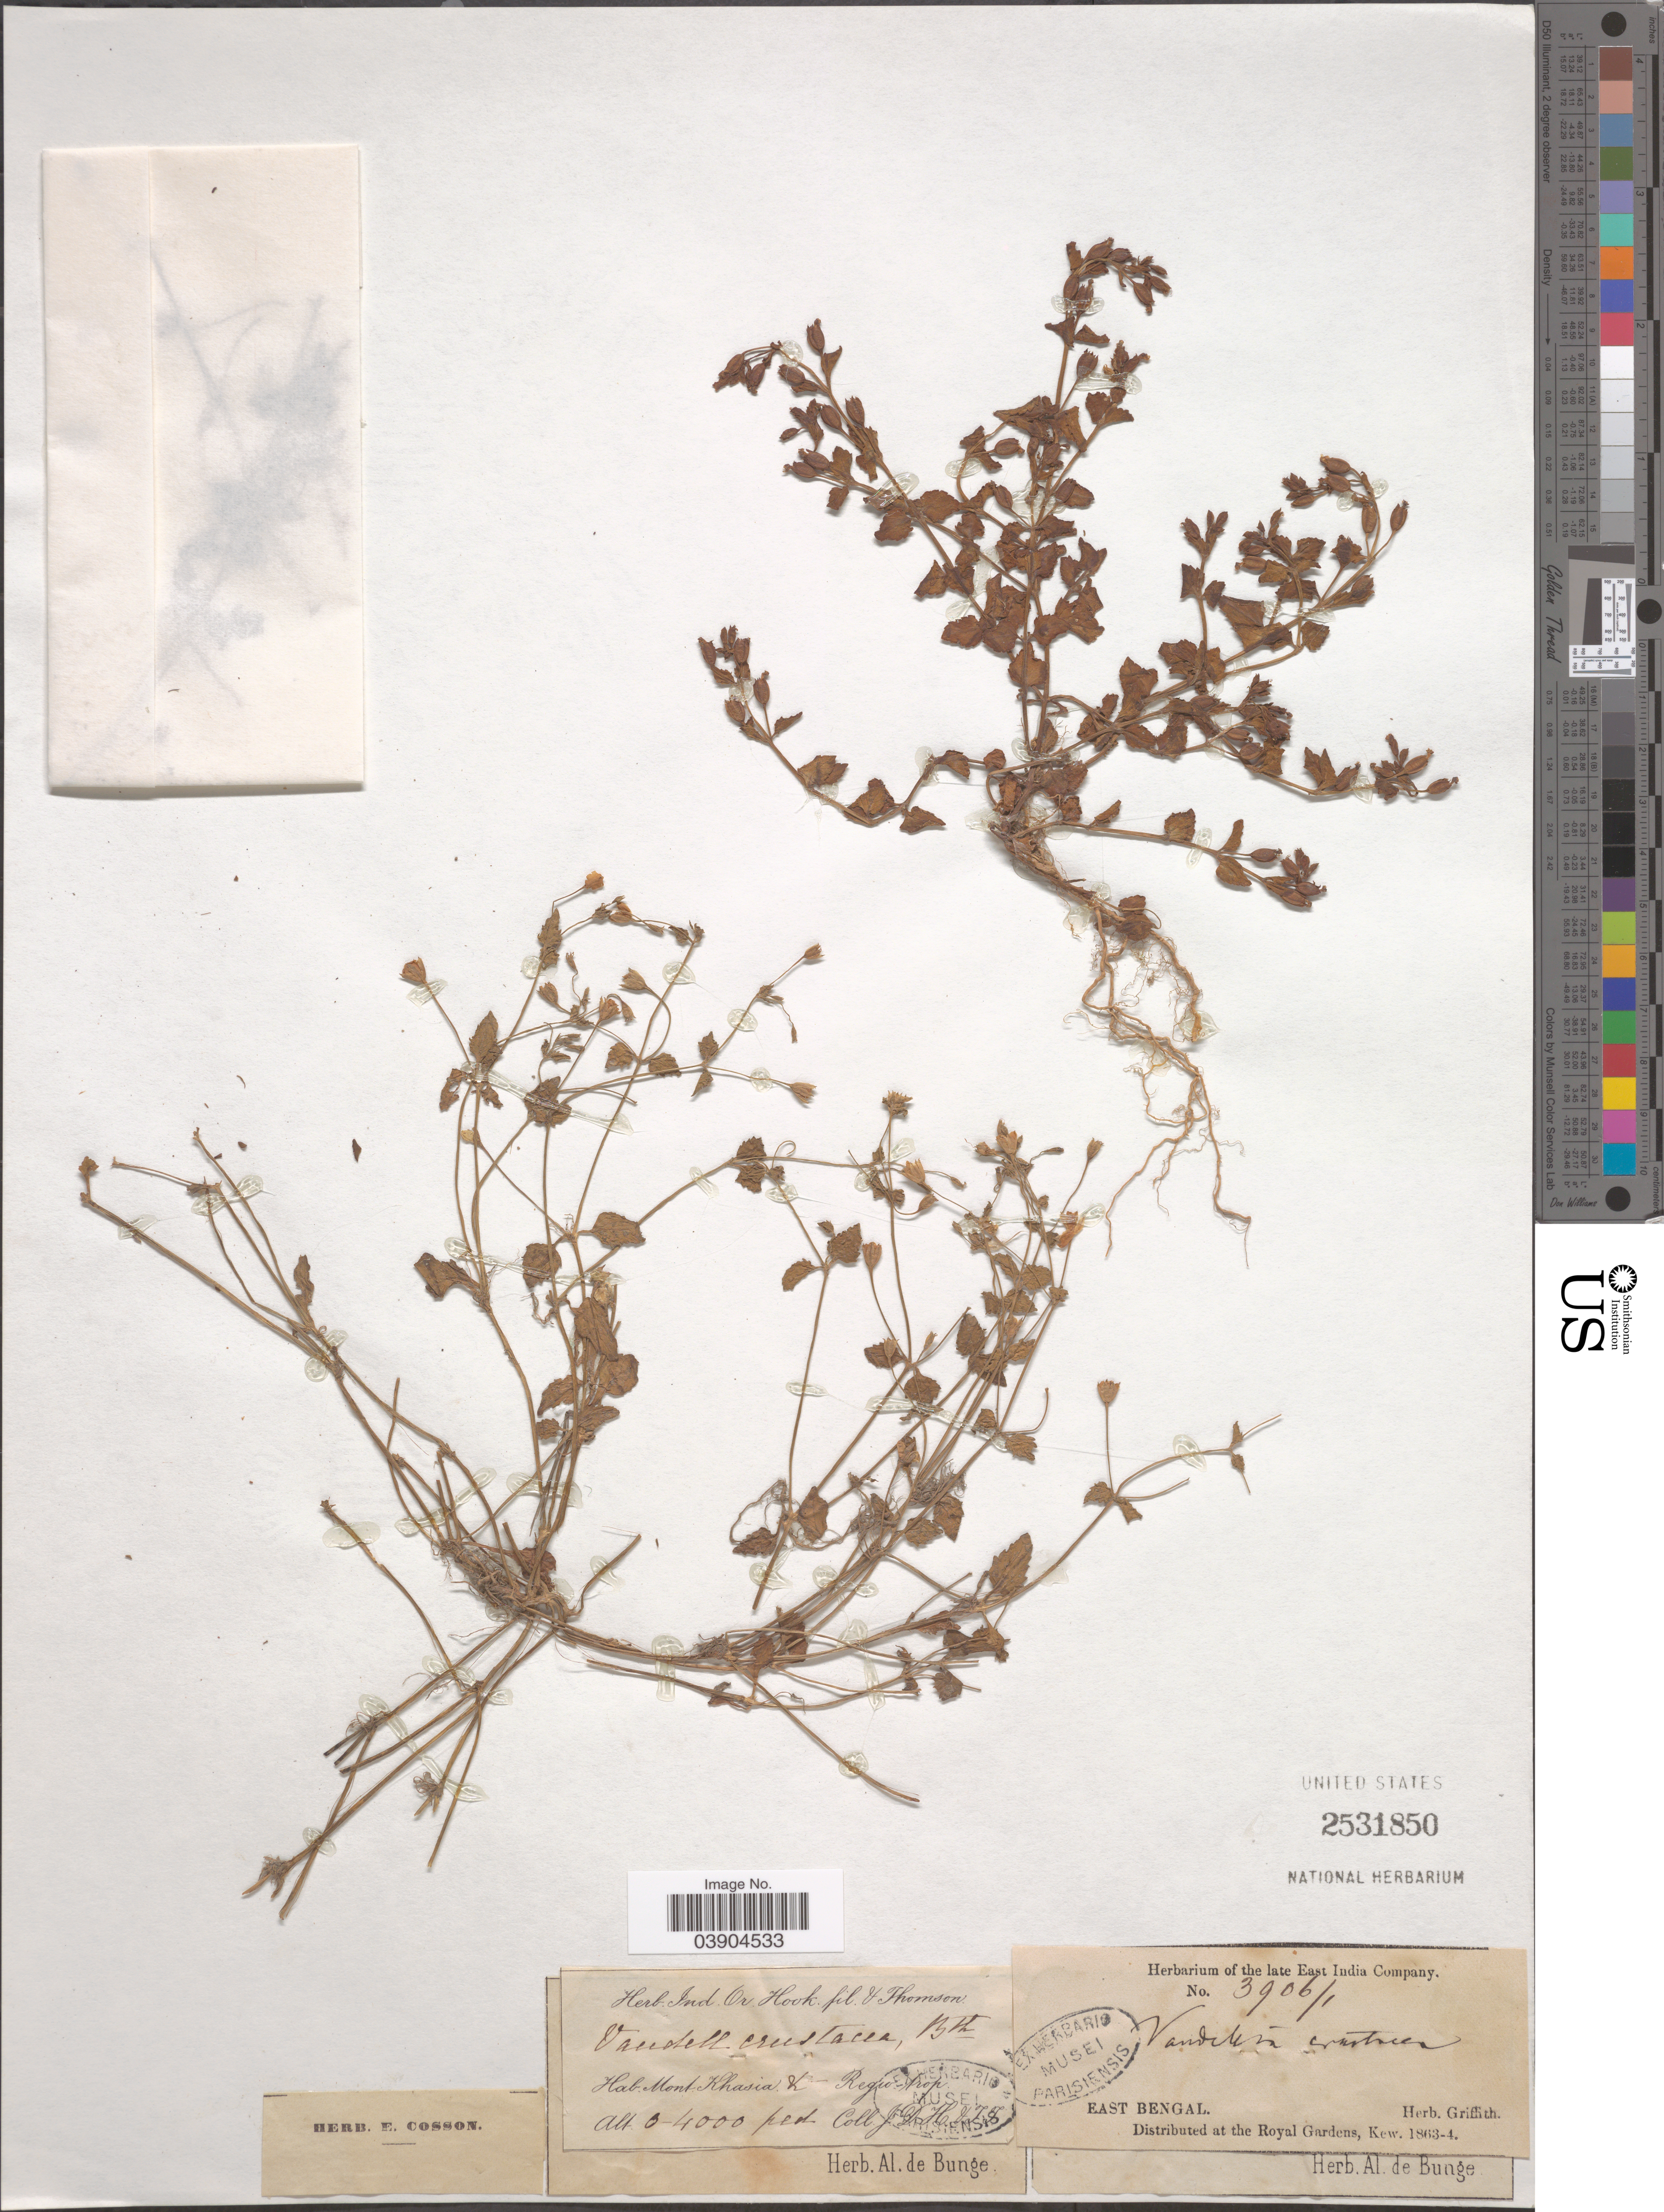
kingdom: Plantae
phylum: Tracheophyta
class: Magnoliopsida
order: Lamiales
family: Linderniaceae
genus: Lindernia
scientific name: Lindernia crustacea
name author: (L.) F. Muell.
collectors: ex herb. Griffith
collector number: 3906/1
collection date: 1863/1864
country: India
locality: East Bengal.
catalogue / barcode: US 2531850-2